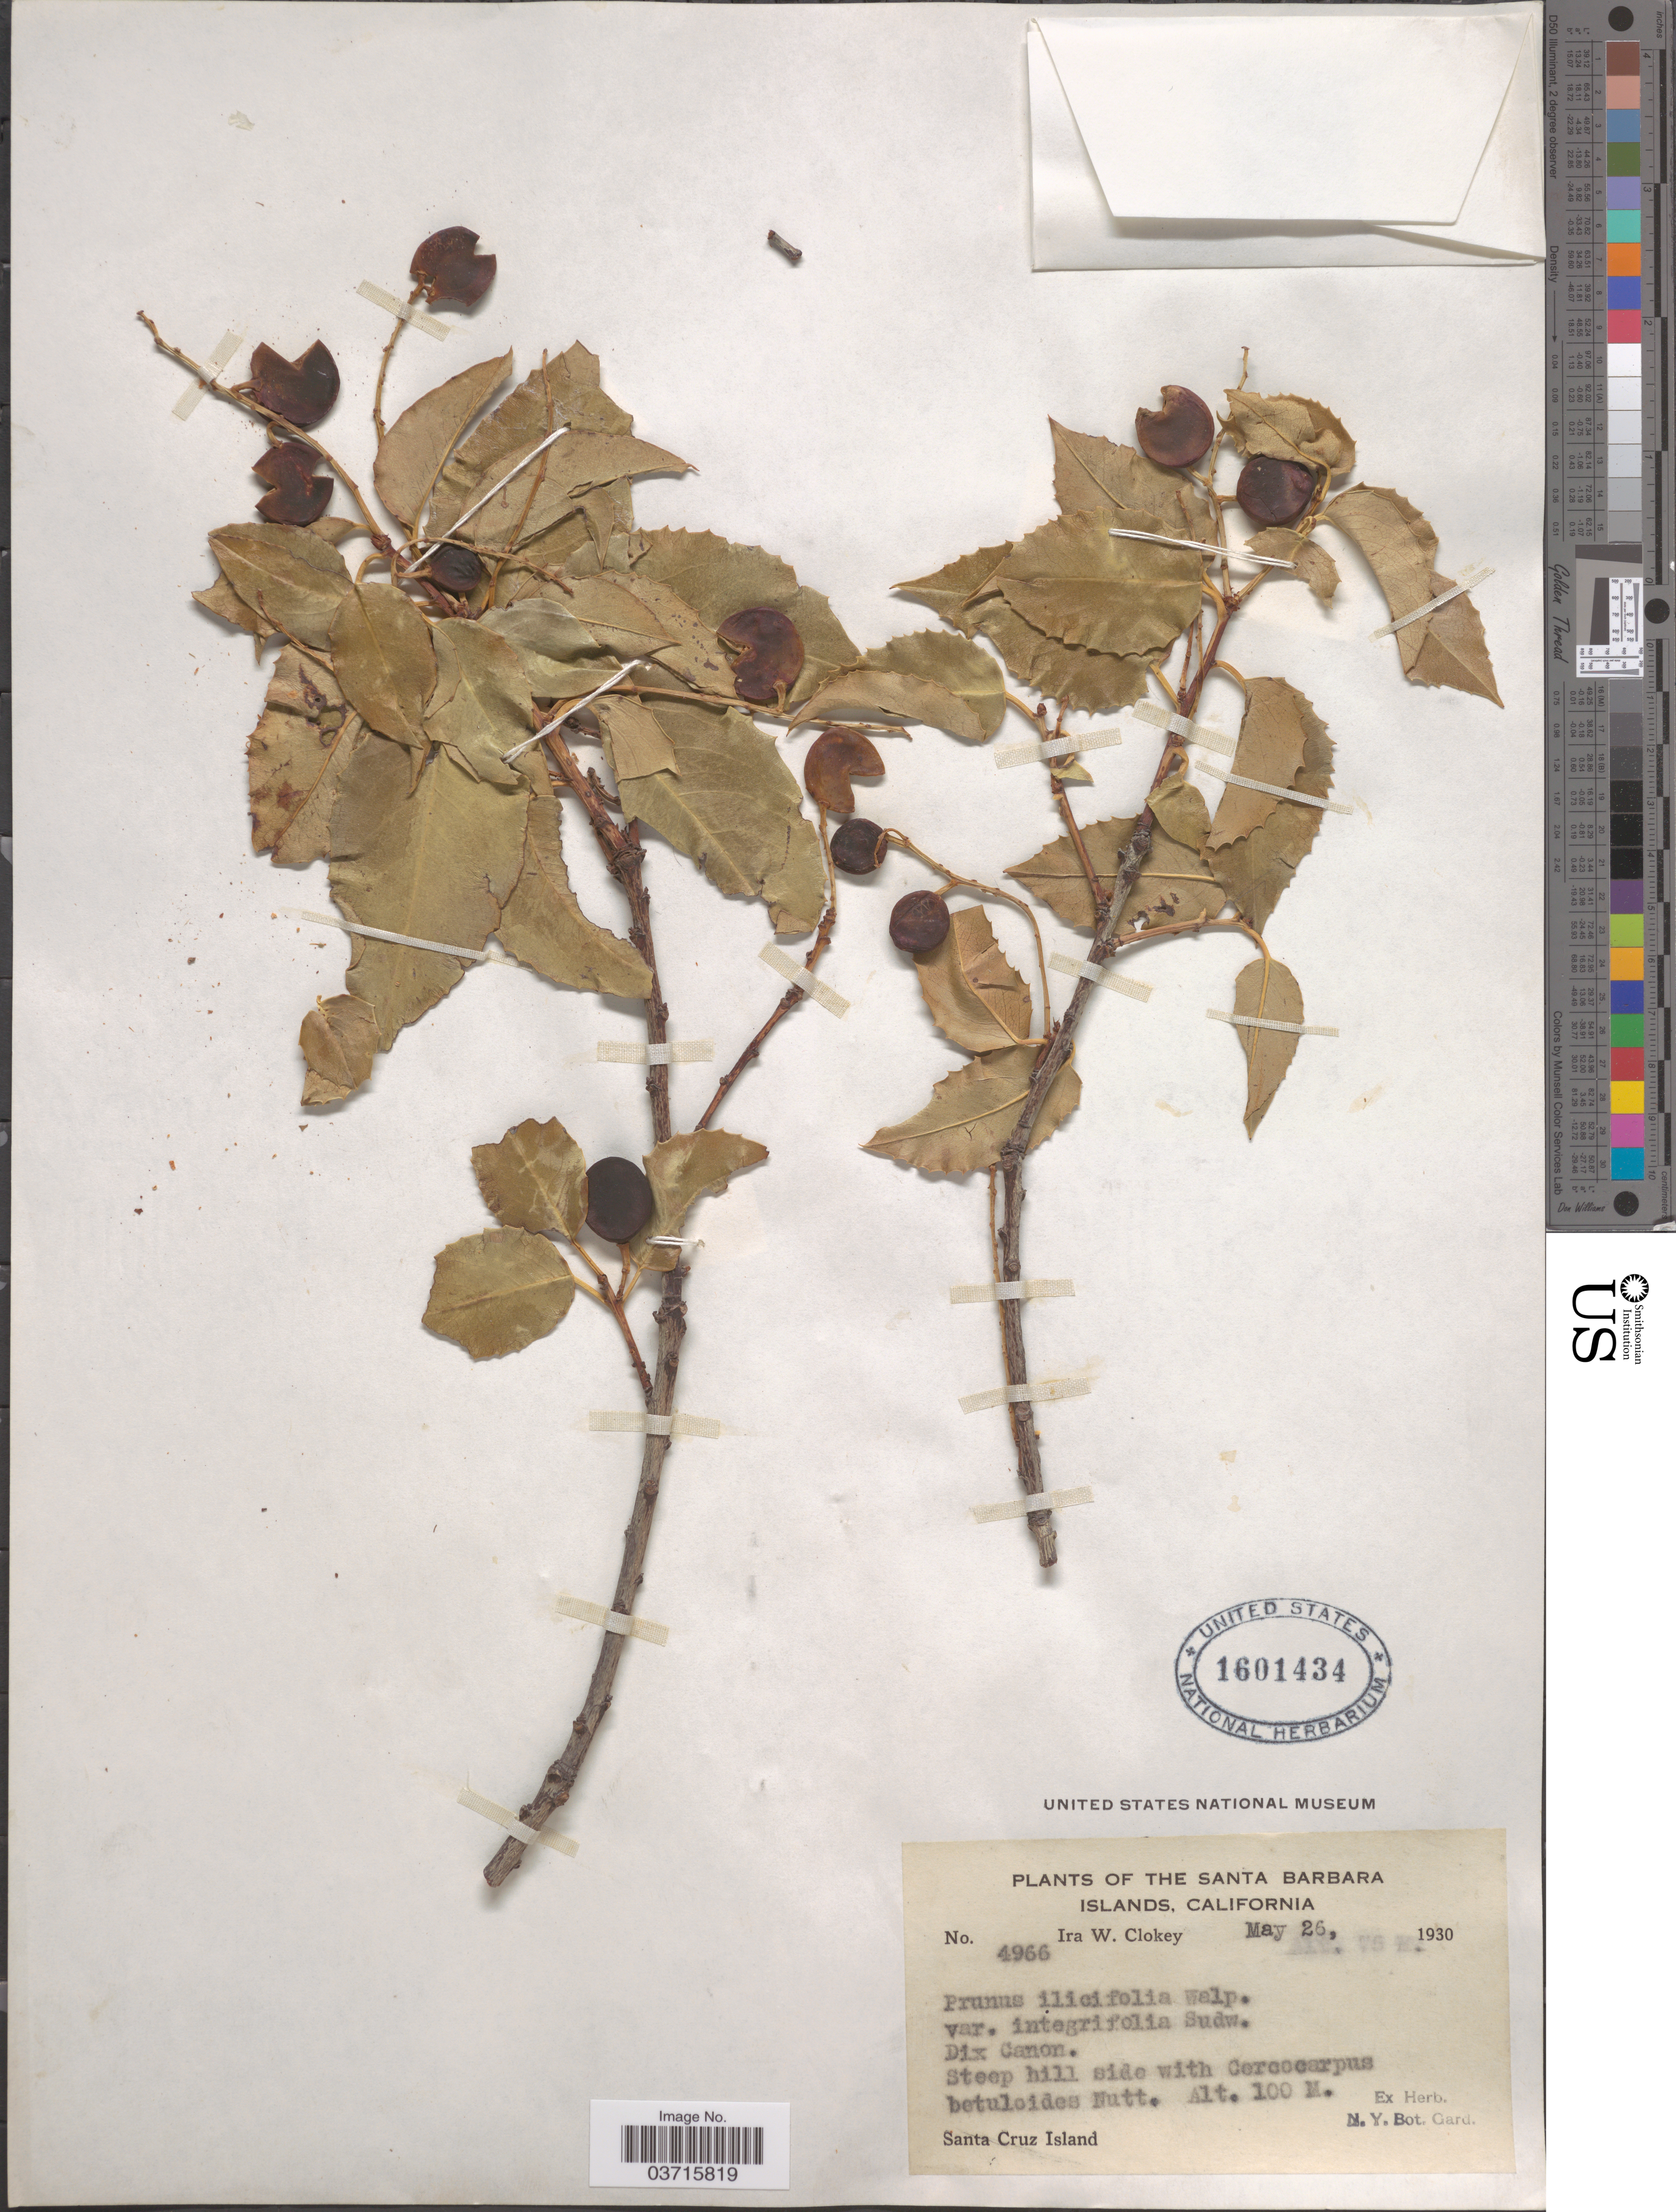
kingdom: Plantae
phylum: Tracheophyta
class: Magnoliopsida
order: Rosales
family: Rosaceae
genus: Prunus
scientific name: Prunus ilicifolia var. occidentalis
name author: K. Brandegee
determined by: Strong, Mark T., (BOT), Smithsonian Institution - National Museum of Natural History (UNITED STATES)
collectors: I. W. Clokey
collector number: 4966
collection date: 1930-05-26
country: United States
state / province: California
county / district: Santa Barbara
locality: The Santa Barbara Islands. Dix Canon. Santa Cruz Island.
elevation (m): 100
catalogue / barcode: US 1601434